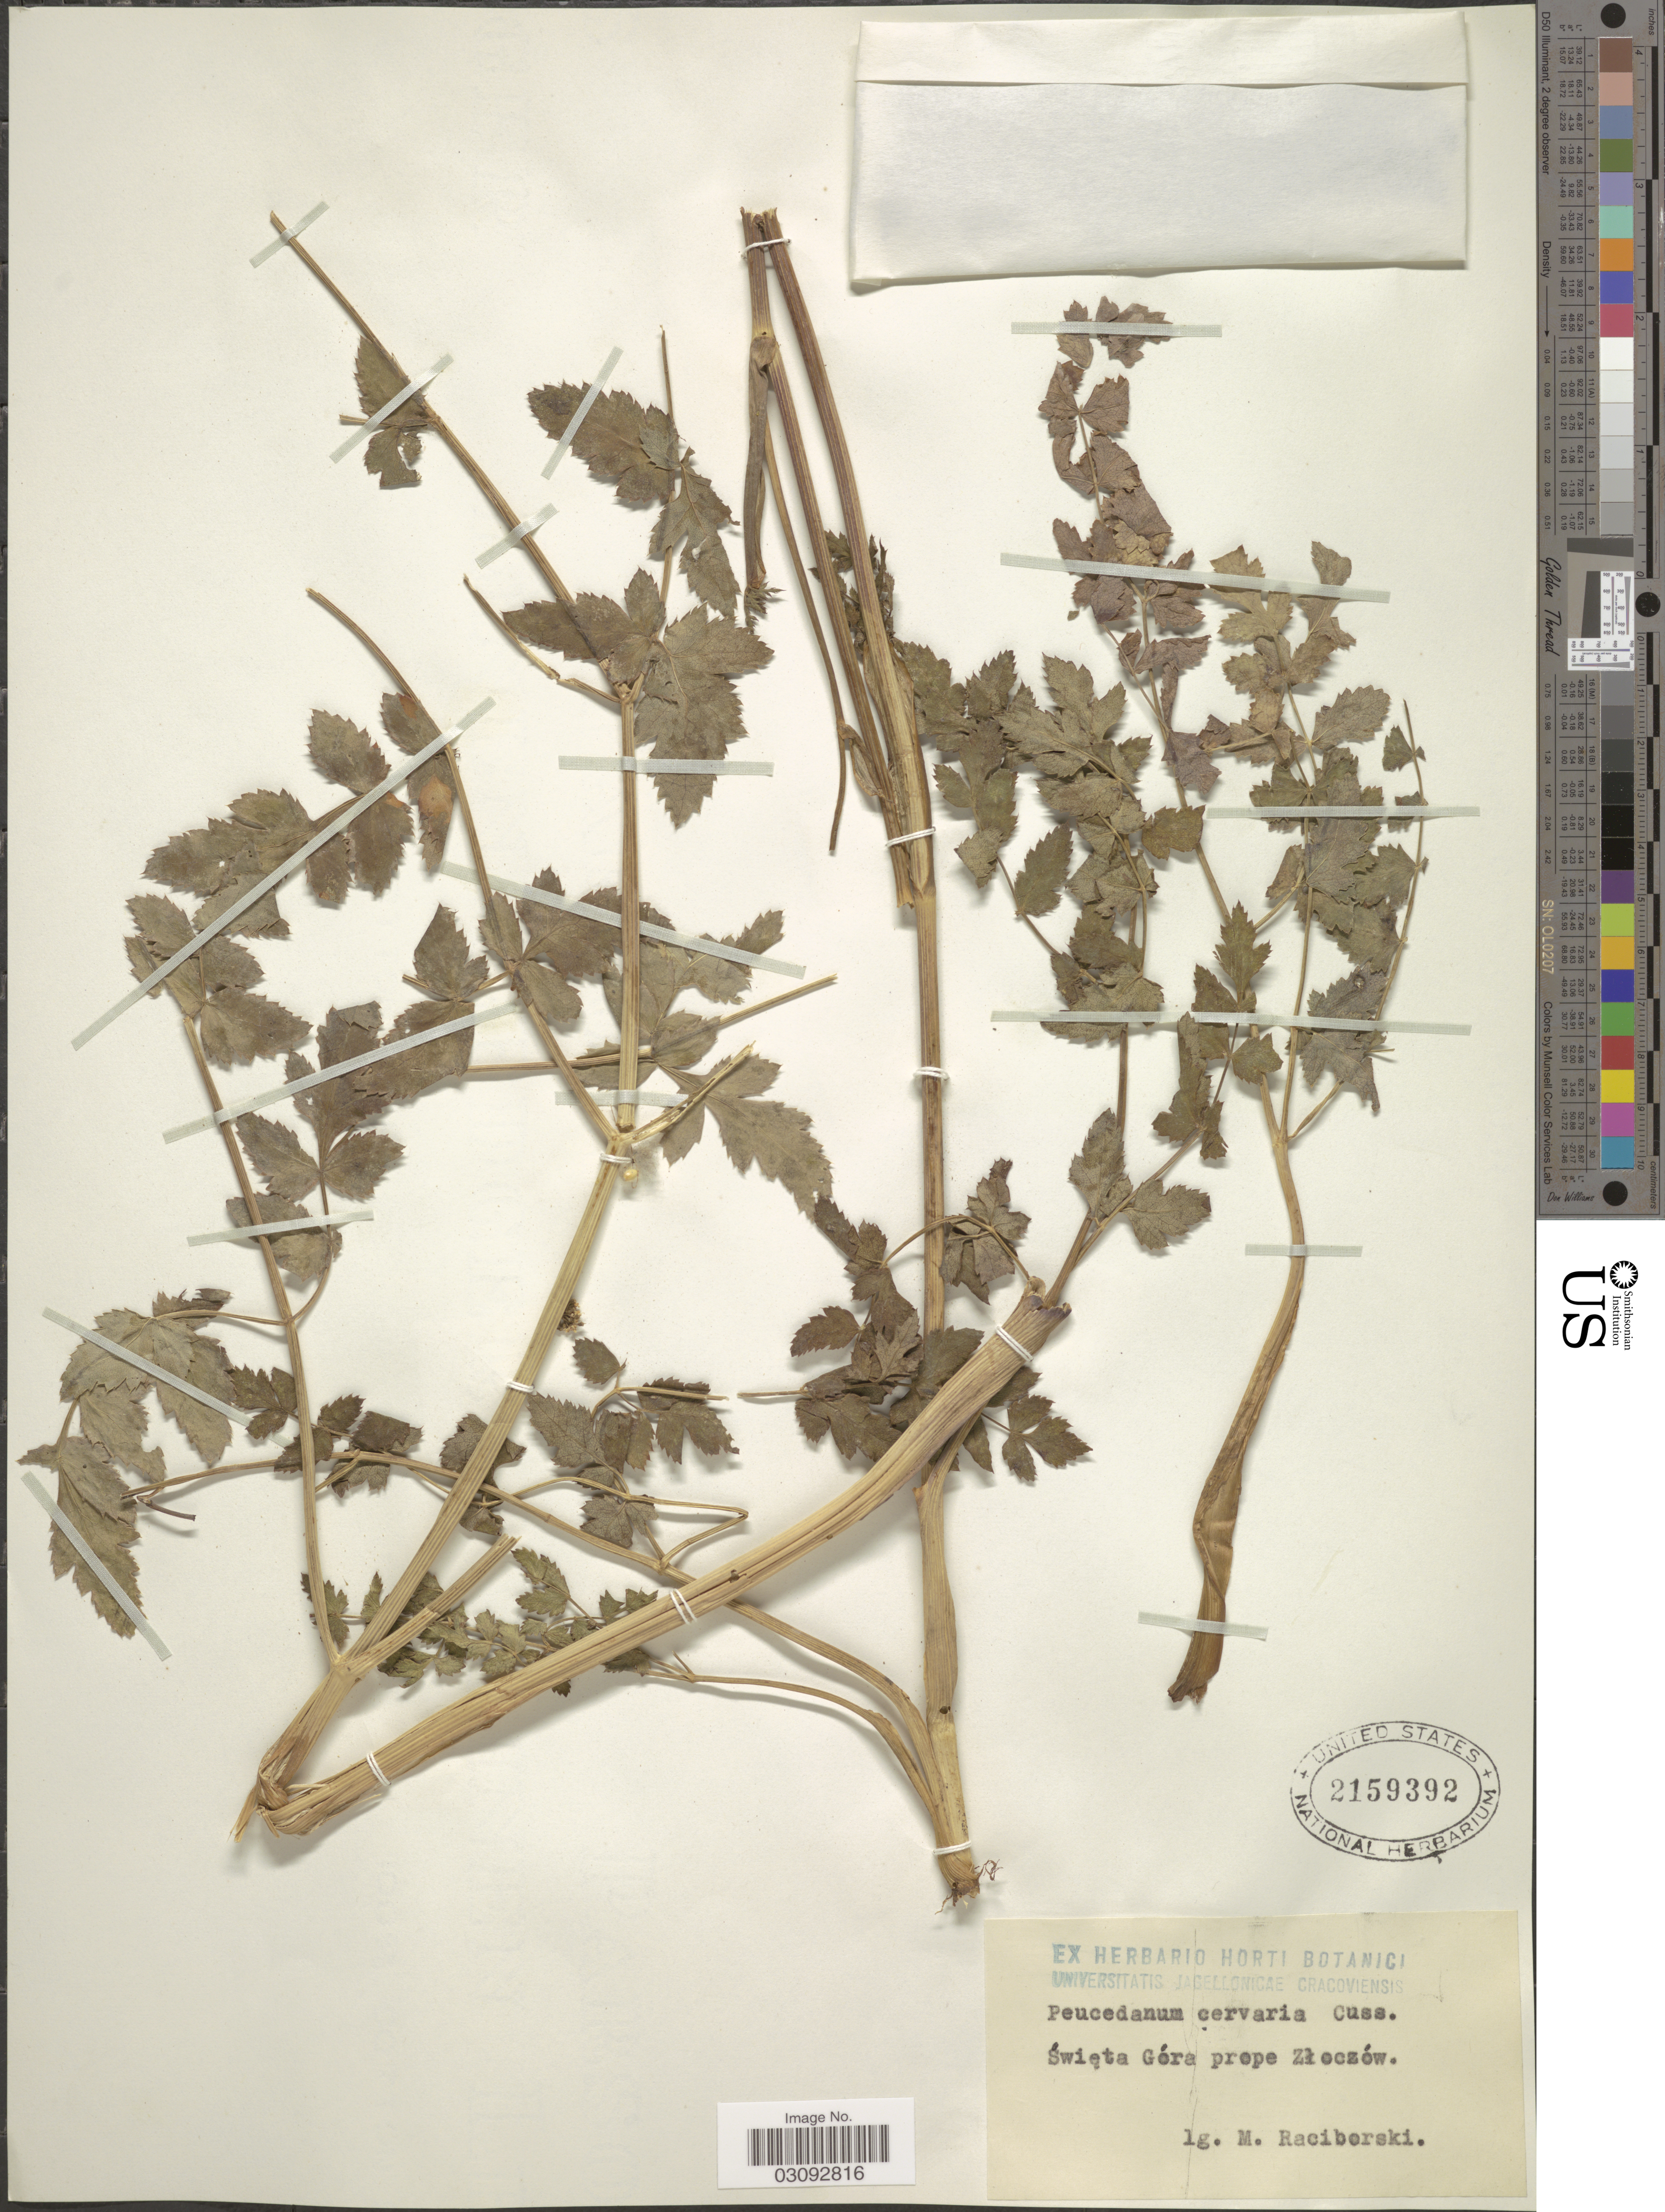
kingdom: Plantae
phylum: Tracheophyta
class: Magnoliopsida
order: Apiales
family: Apiaceae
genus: Peucedanum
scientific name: Peucedanum cervaria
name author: (L.) Cusson ex Lapeyr.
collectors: M. Raciborski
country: Poland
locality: Swieta Góra prope Zloczów.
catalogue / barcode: US 2159392